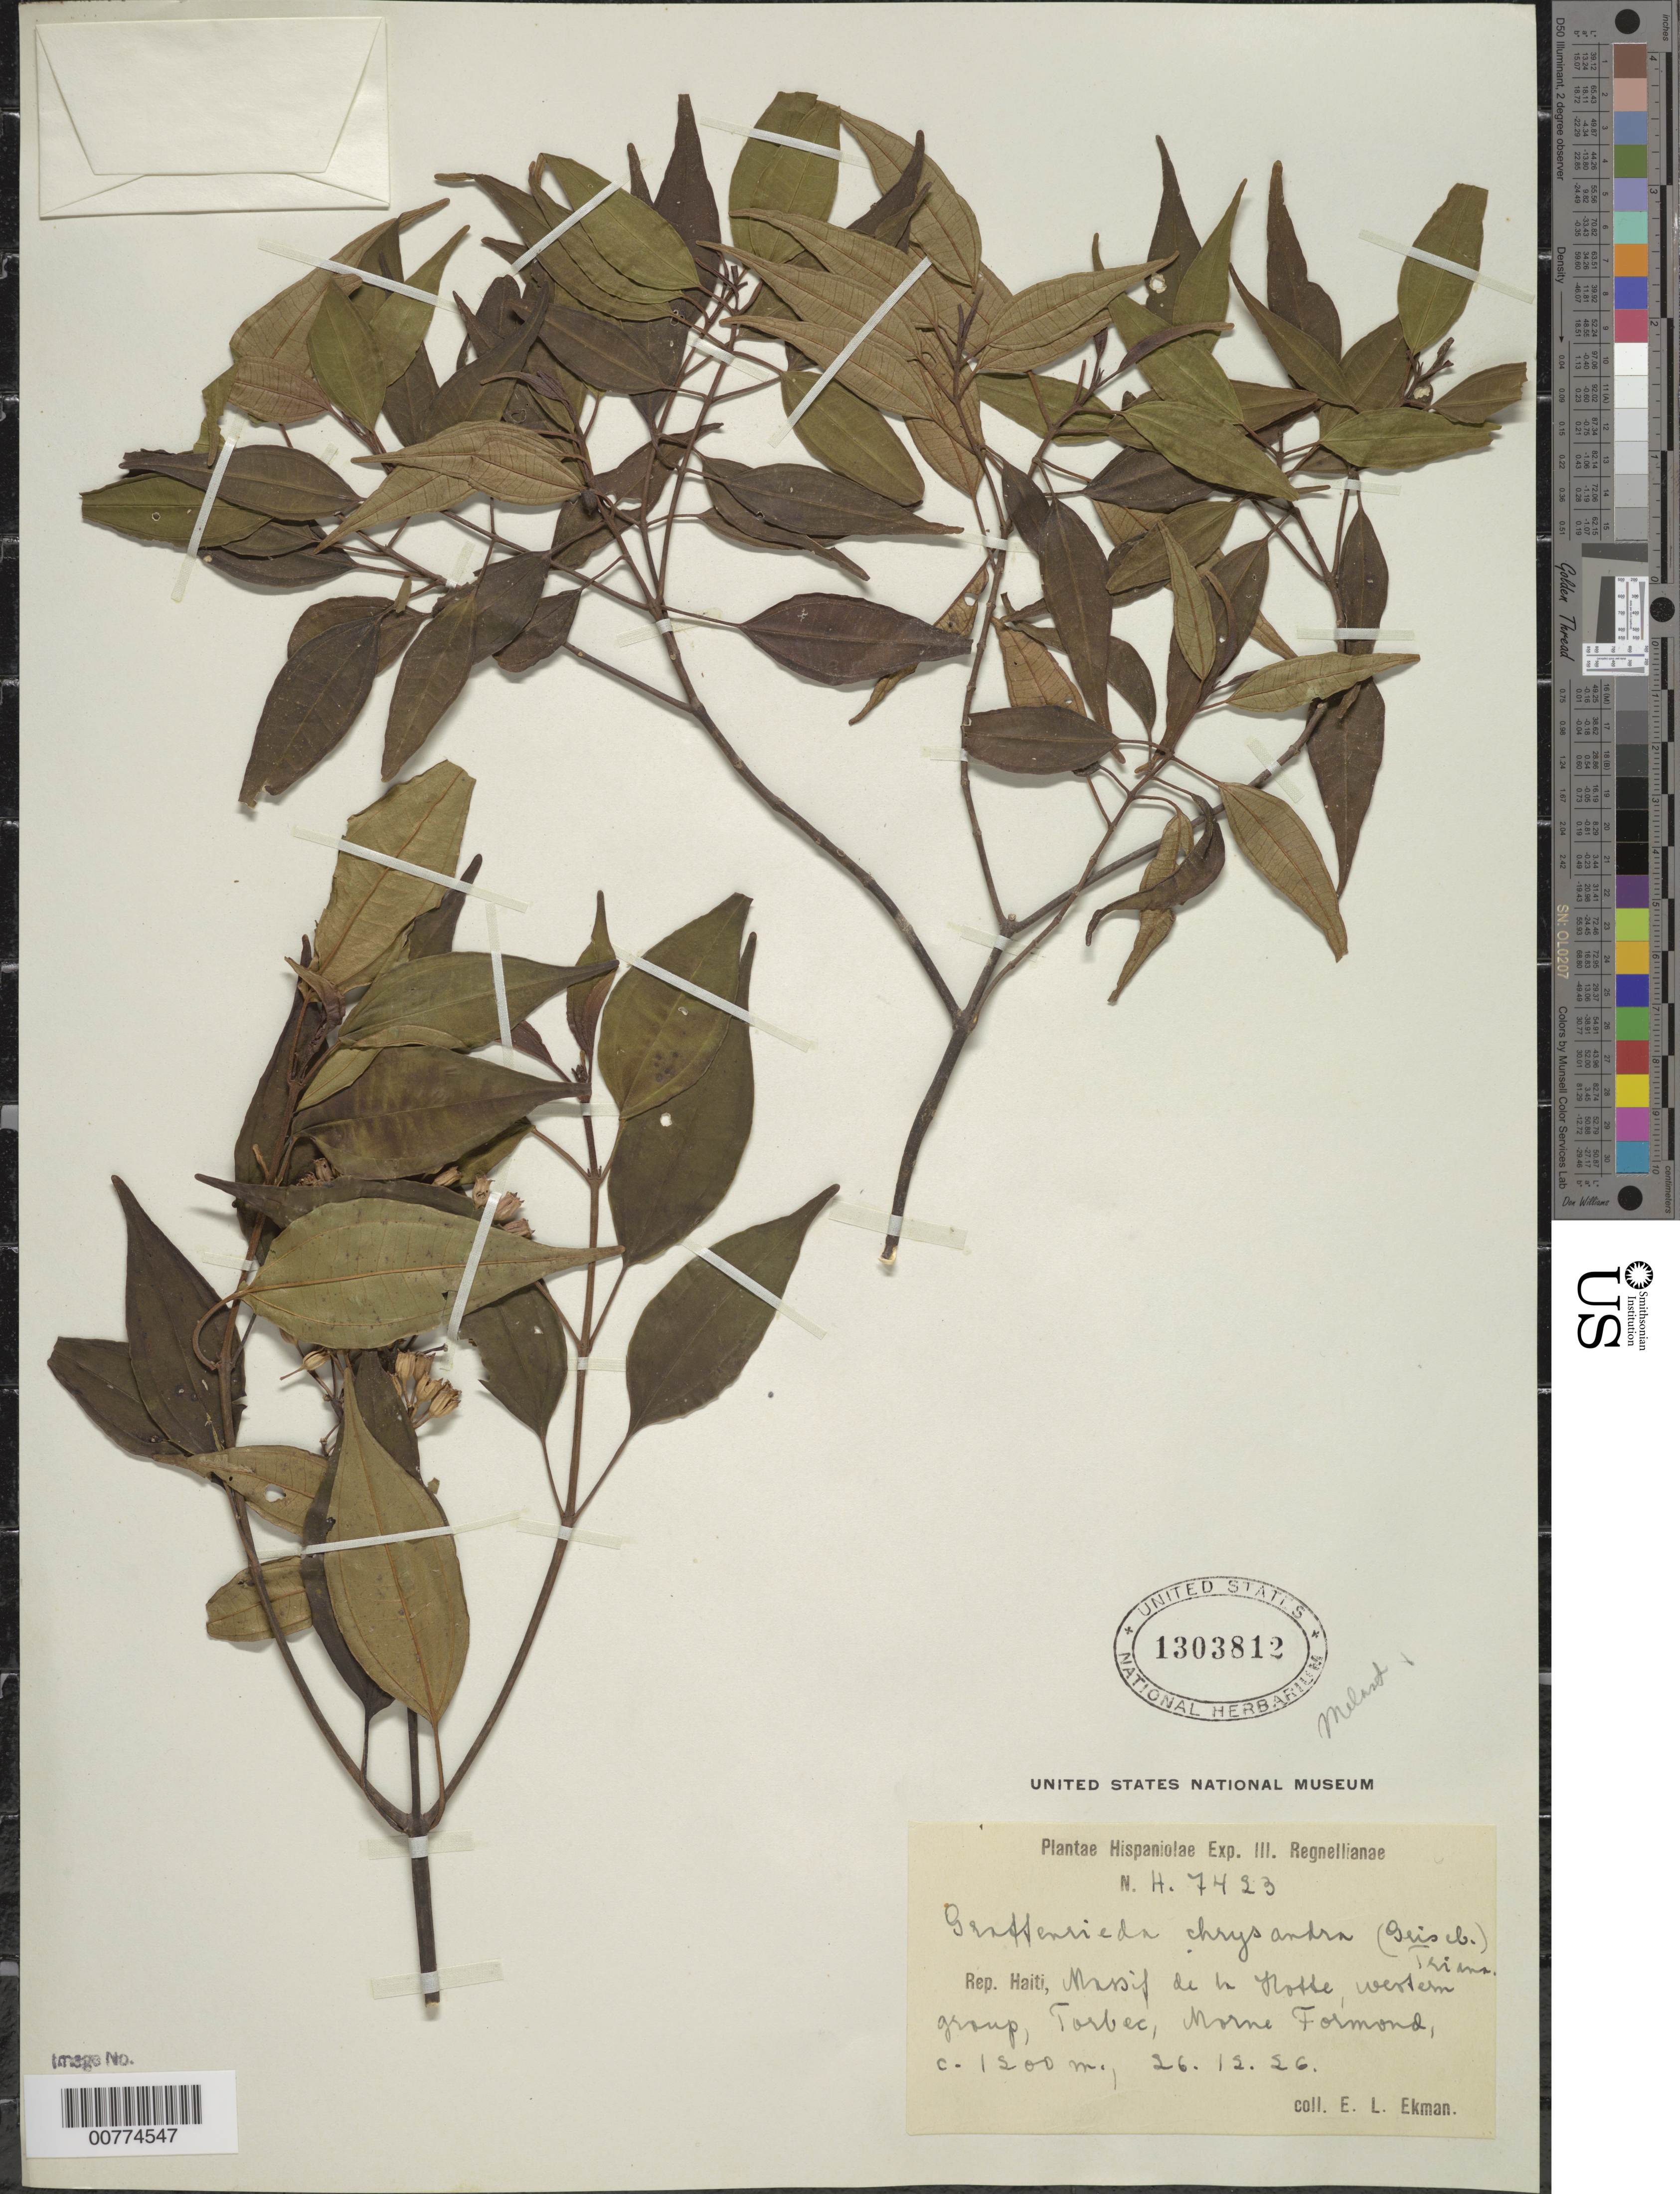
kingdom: Plantae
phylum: Tracheophyta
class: Magnoliopsida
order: Myrtales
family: Melastomataceae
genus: Graffenrieda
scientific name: Graffenrieda chrysandra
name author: (Griseb.) Triana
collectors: E. L. Ekman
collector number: H 7423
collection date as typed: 26 Dec 1926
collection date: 1926-12-26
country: Haiti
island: Hispaniola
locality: Massif de la Hotte, western group, Torbec, Morne Formond.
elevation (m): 1200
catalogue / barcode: US 1303812